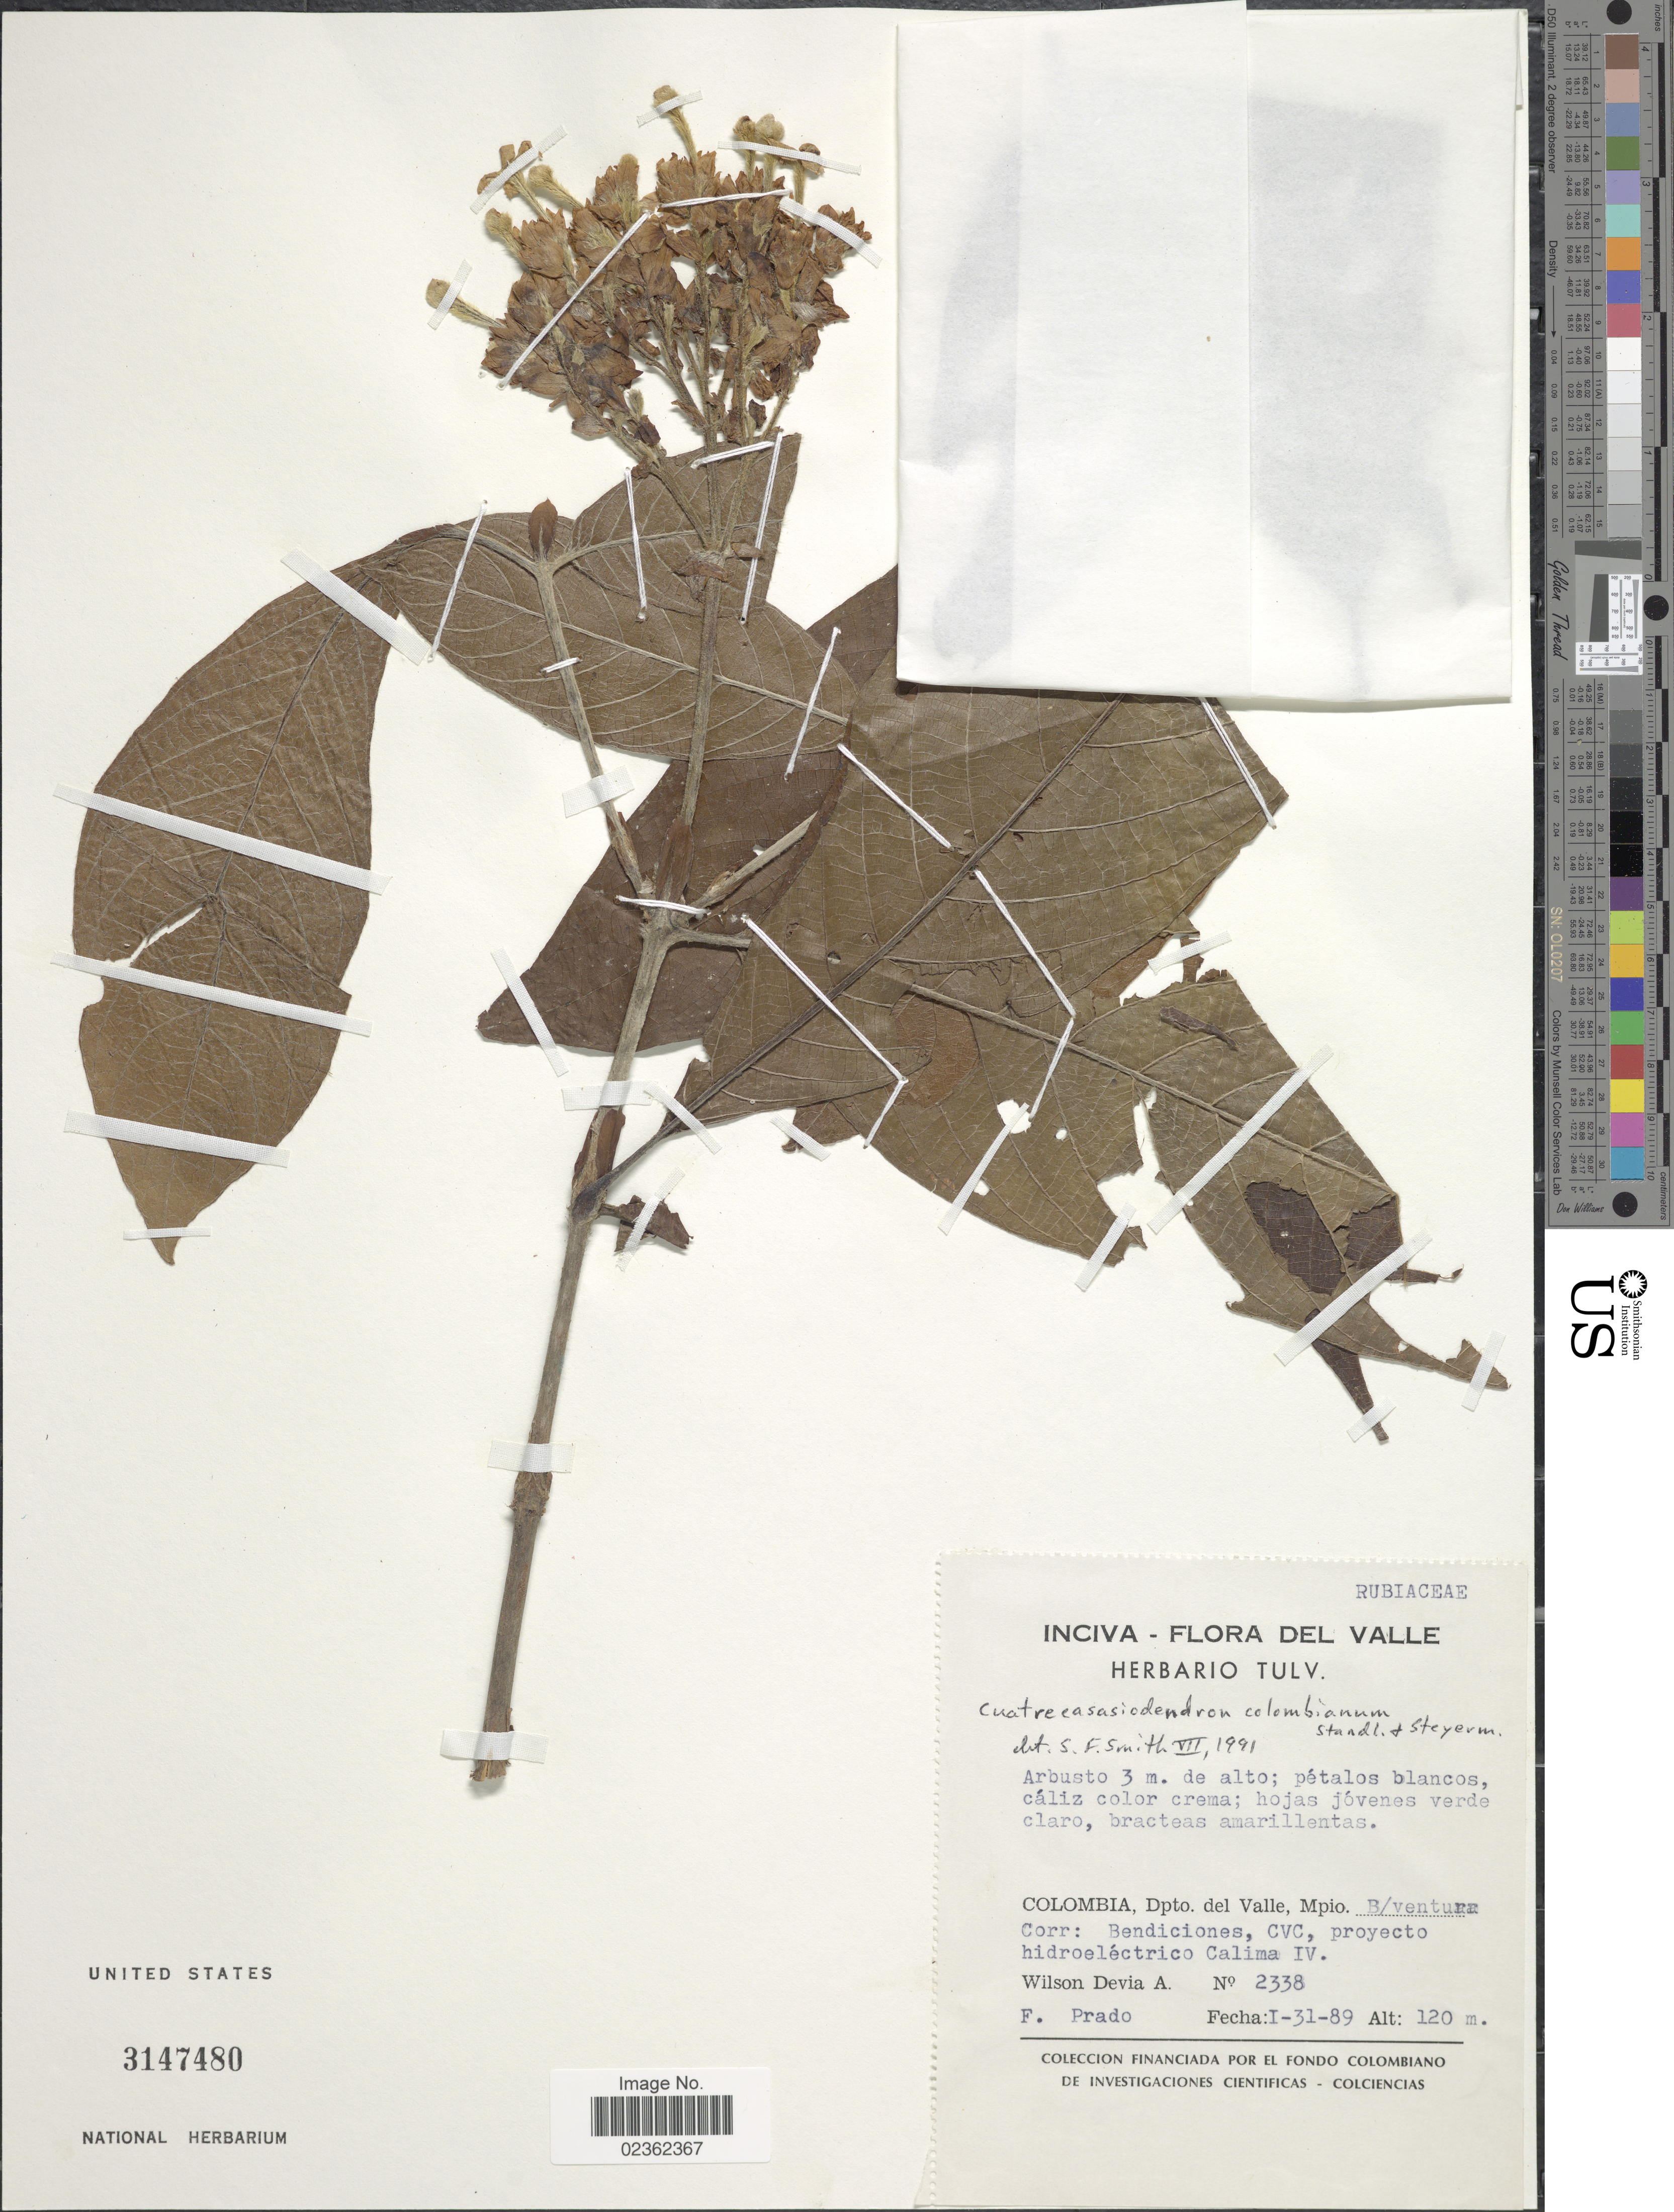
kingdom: Plantae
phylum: Tracheophyta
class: Magnoliopsida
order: Gentianales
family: Rubiaceae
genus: Cuatrecasasiodendron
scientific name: Cuatrecasasiodendron colombianum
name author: Standl. & Steyerm.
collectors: W. Devia A. & F. Prado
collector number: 2338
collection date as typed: Transcribed d/m/y: 31/1/89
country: Colombia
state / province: Valle del Cauca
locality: Dpto. del Valle, Mpio. B/ventura Corr: Bendiciones, CVC, proyecto hidroelectrico Calima IV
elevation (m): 120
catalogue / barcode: US 3147480